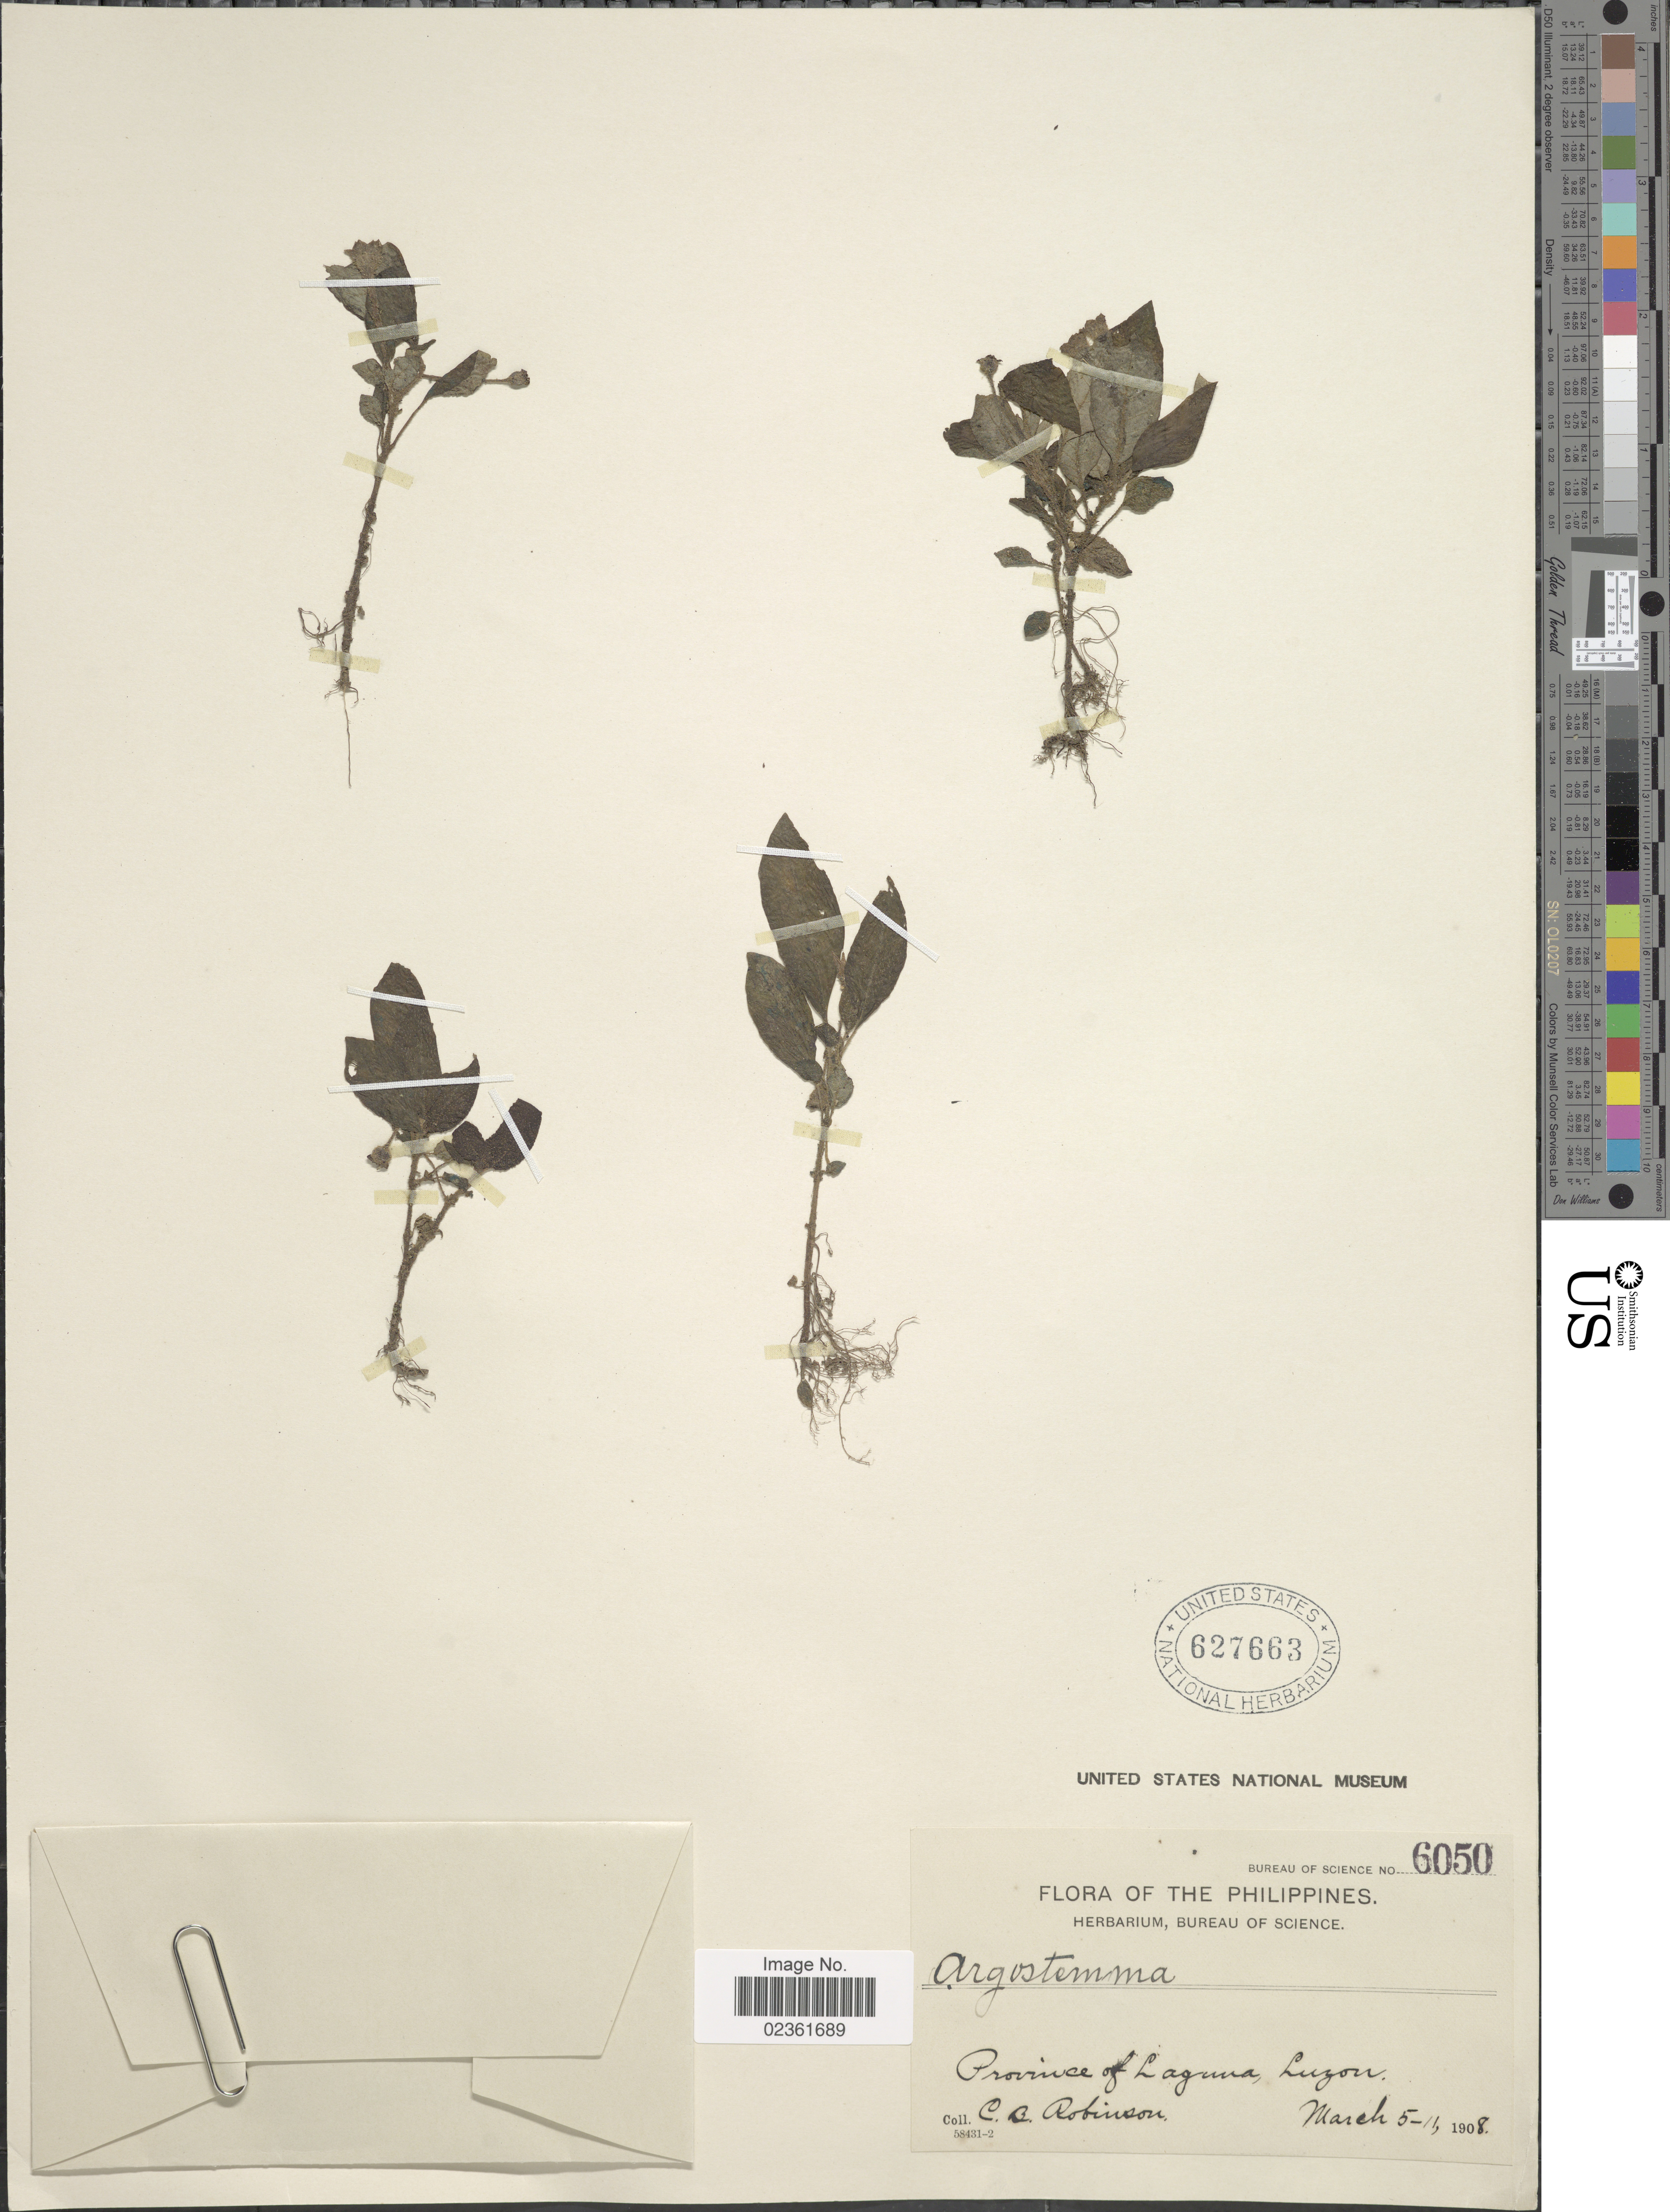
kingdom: Plantae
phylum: Tracheophyta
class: Magnoliopsida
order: Gentianales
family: Rubiaceae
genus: Argostemma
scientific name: Argostemma sp.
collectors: C. Robinson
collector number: Bureau of Science 6050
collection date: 1908-03-05/1908-03-11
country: Philippines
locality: Province of Laguna, Luzon.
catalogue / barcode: US 627663